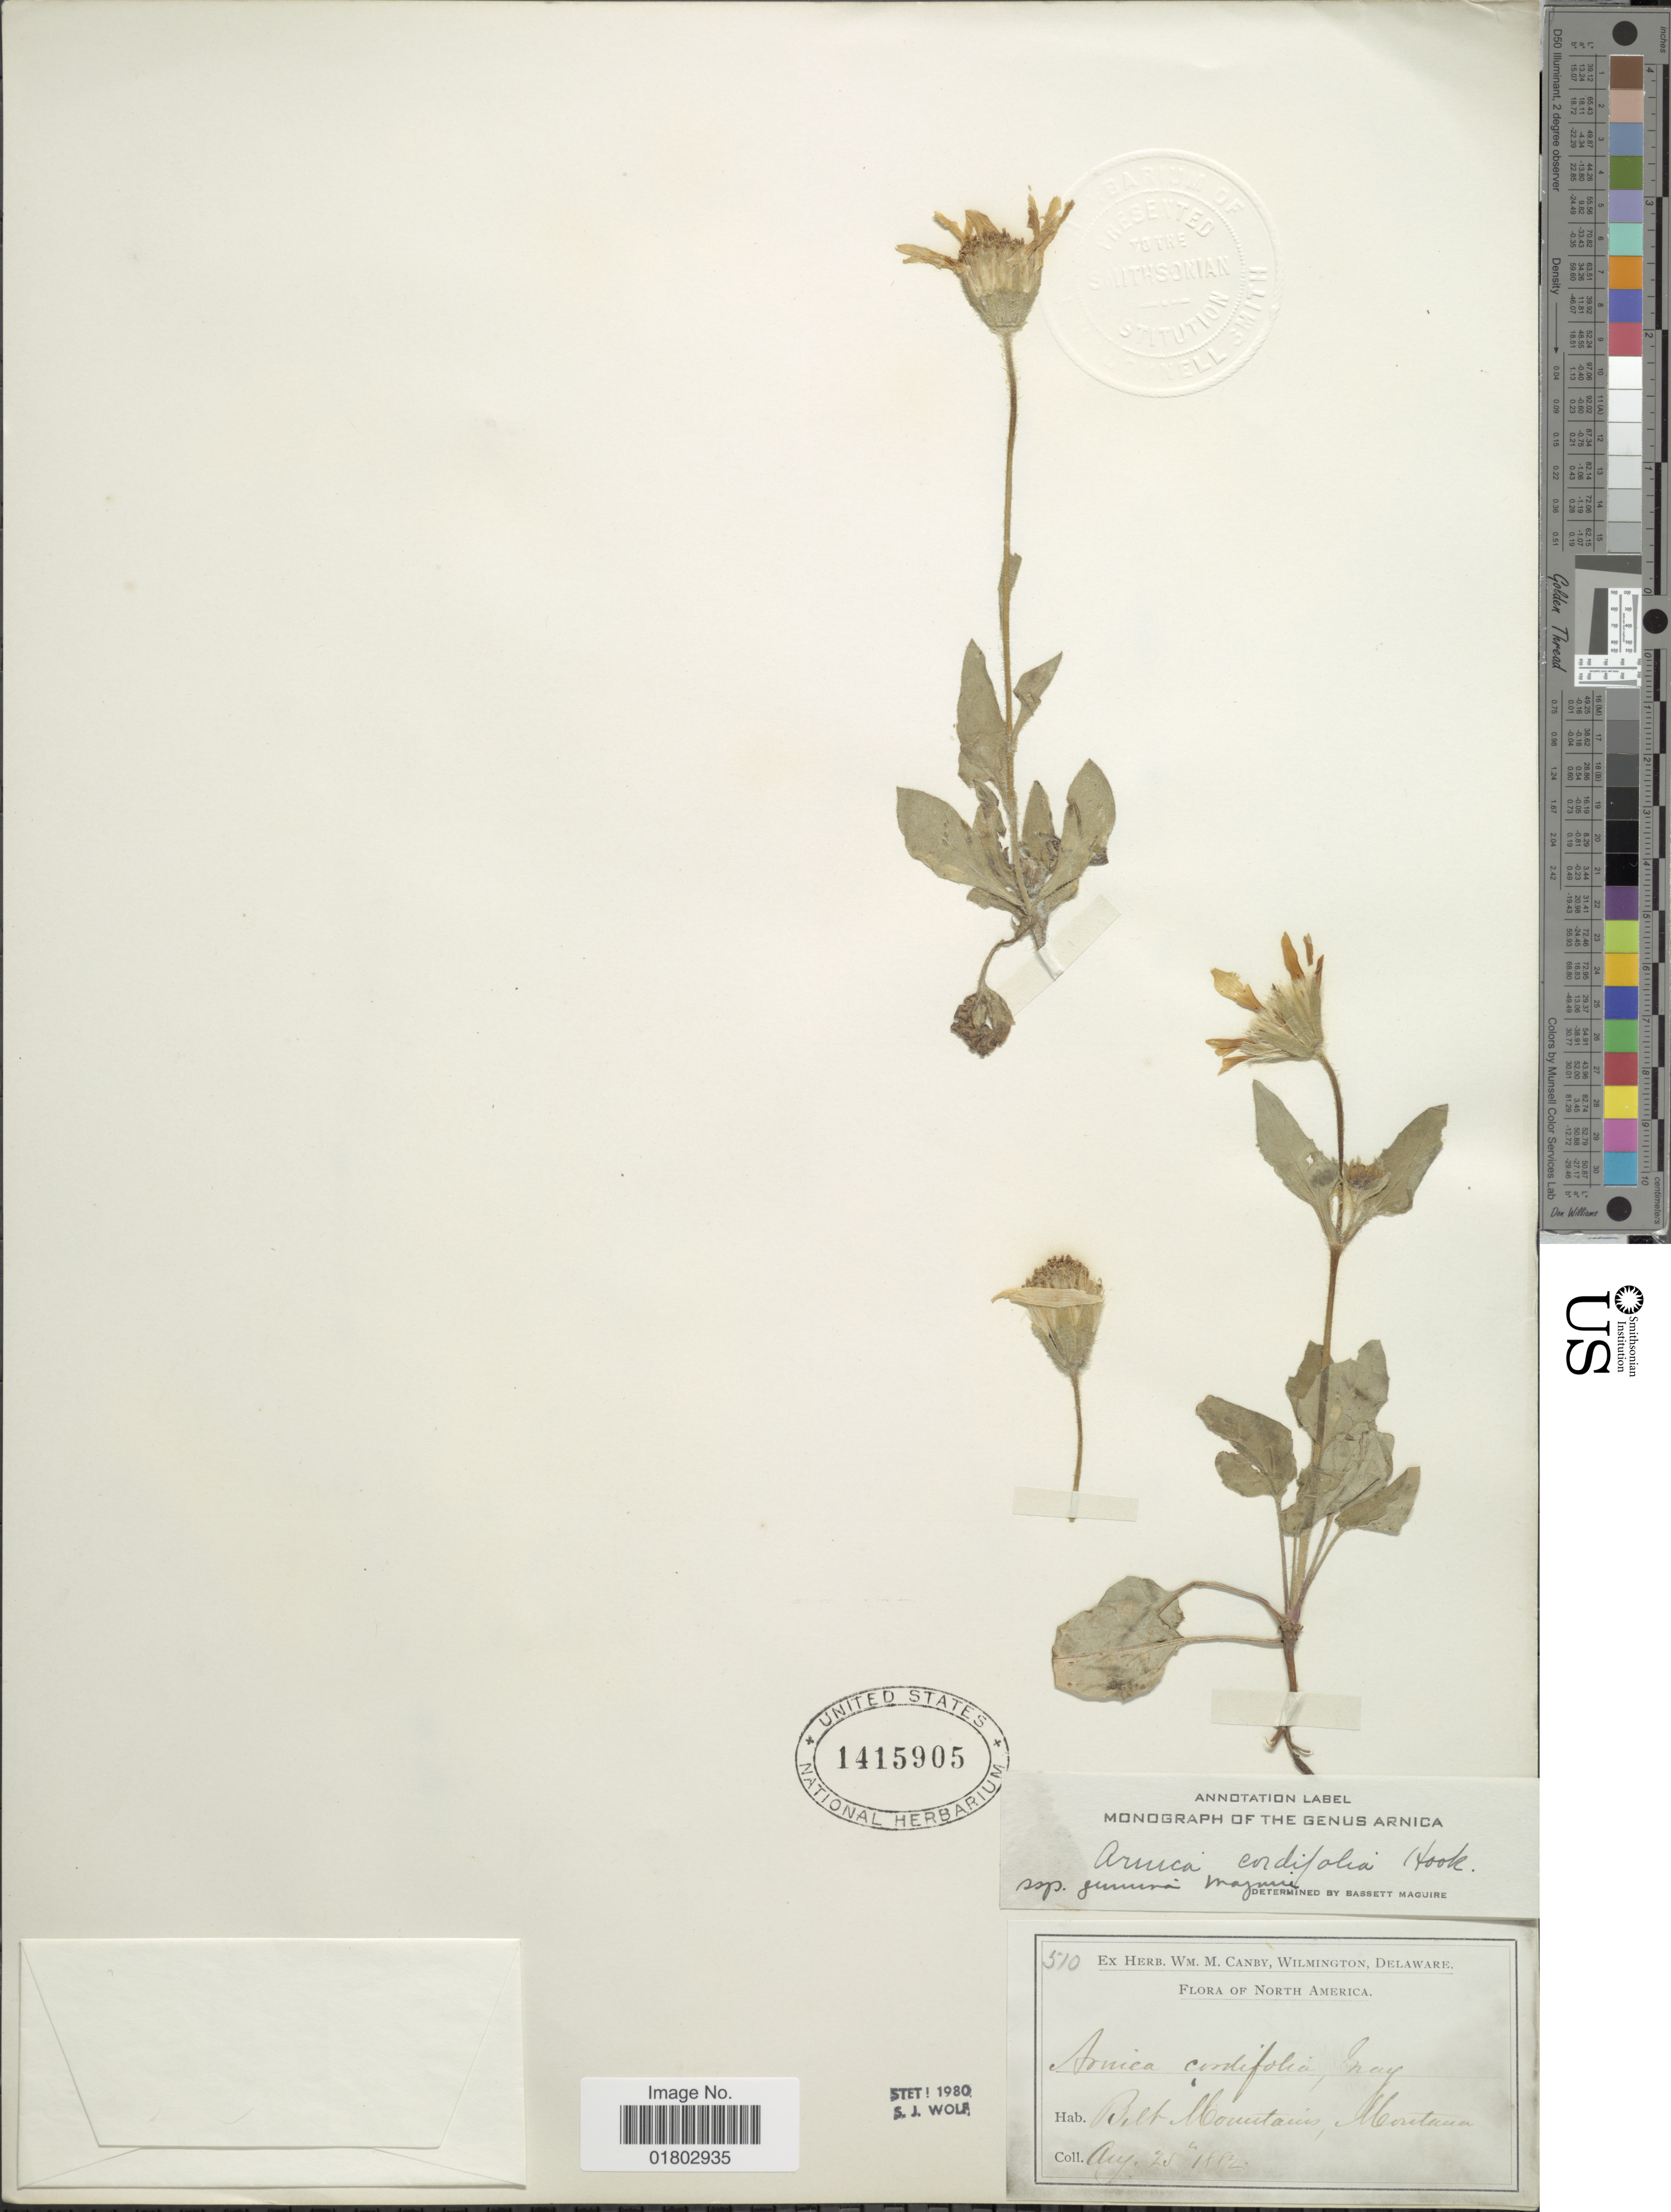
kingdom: Plantae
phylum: Tracheophyta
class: Magnoliopsida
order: Asterales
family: Asteraceae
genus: Arnica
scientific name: Arnica cordifolia subsp. genuina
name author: Maguire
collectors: ex herb. W.M. Canby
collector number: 510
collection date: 1882-08-25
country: United States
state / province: Montana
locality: Bilt Mountains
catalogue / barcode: US 1415905